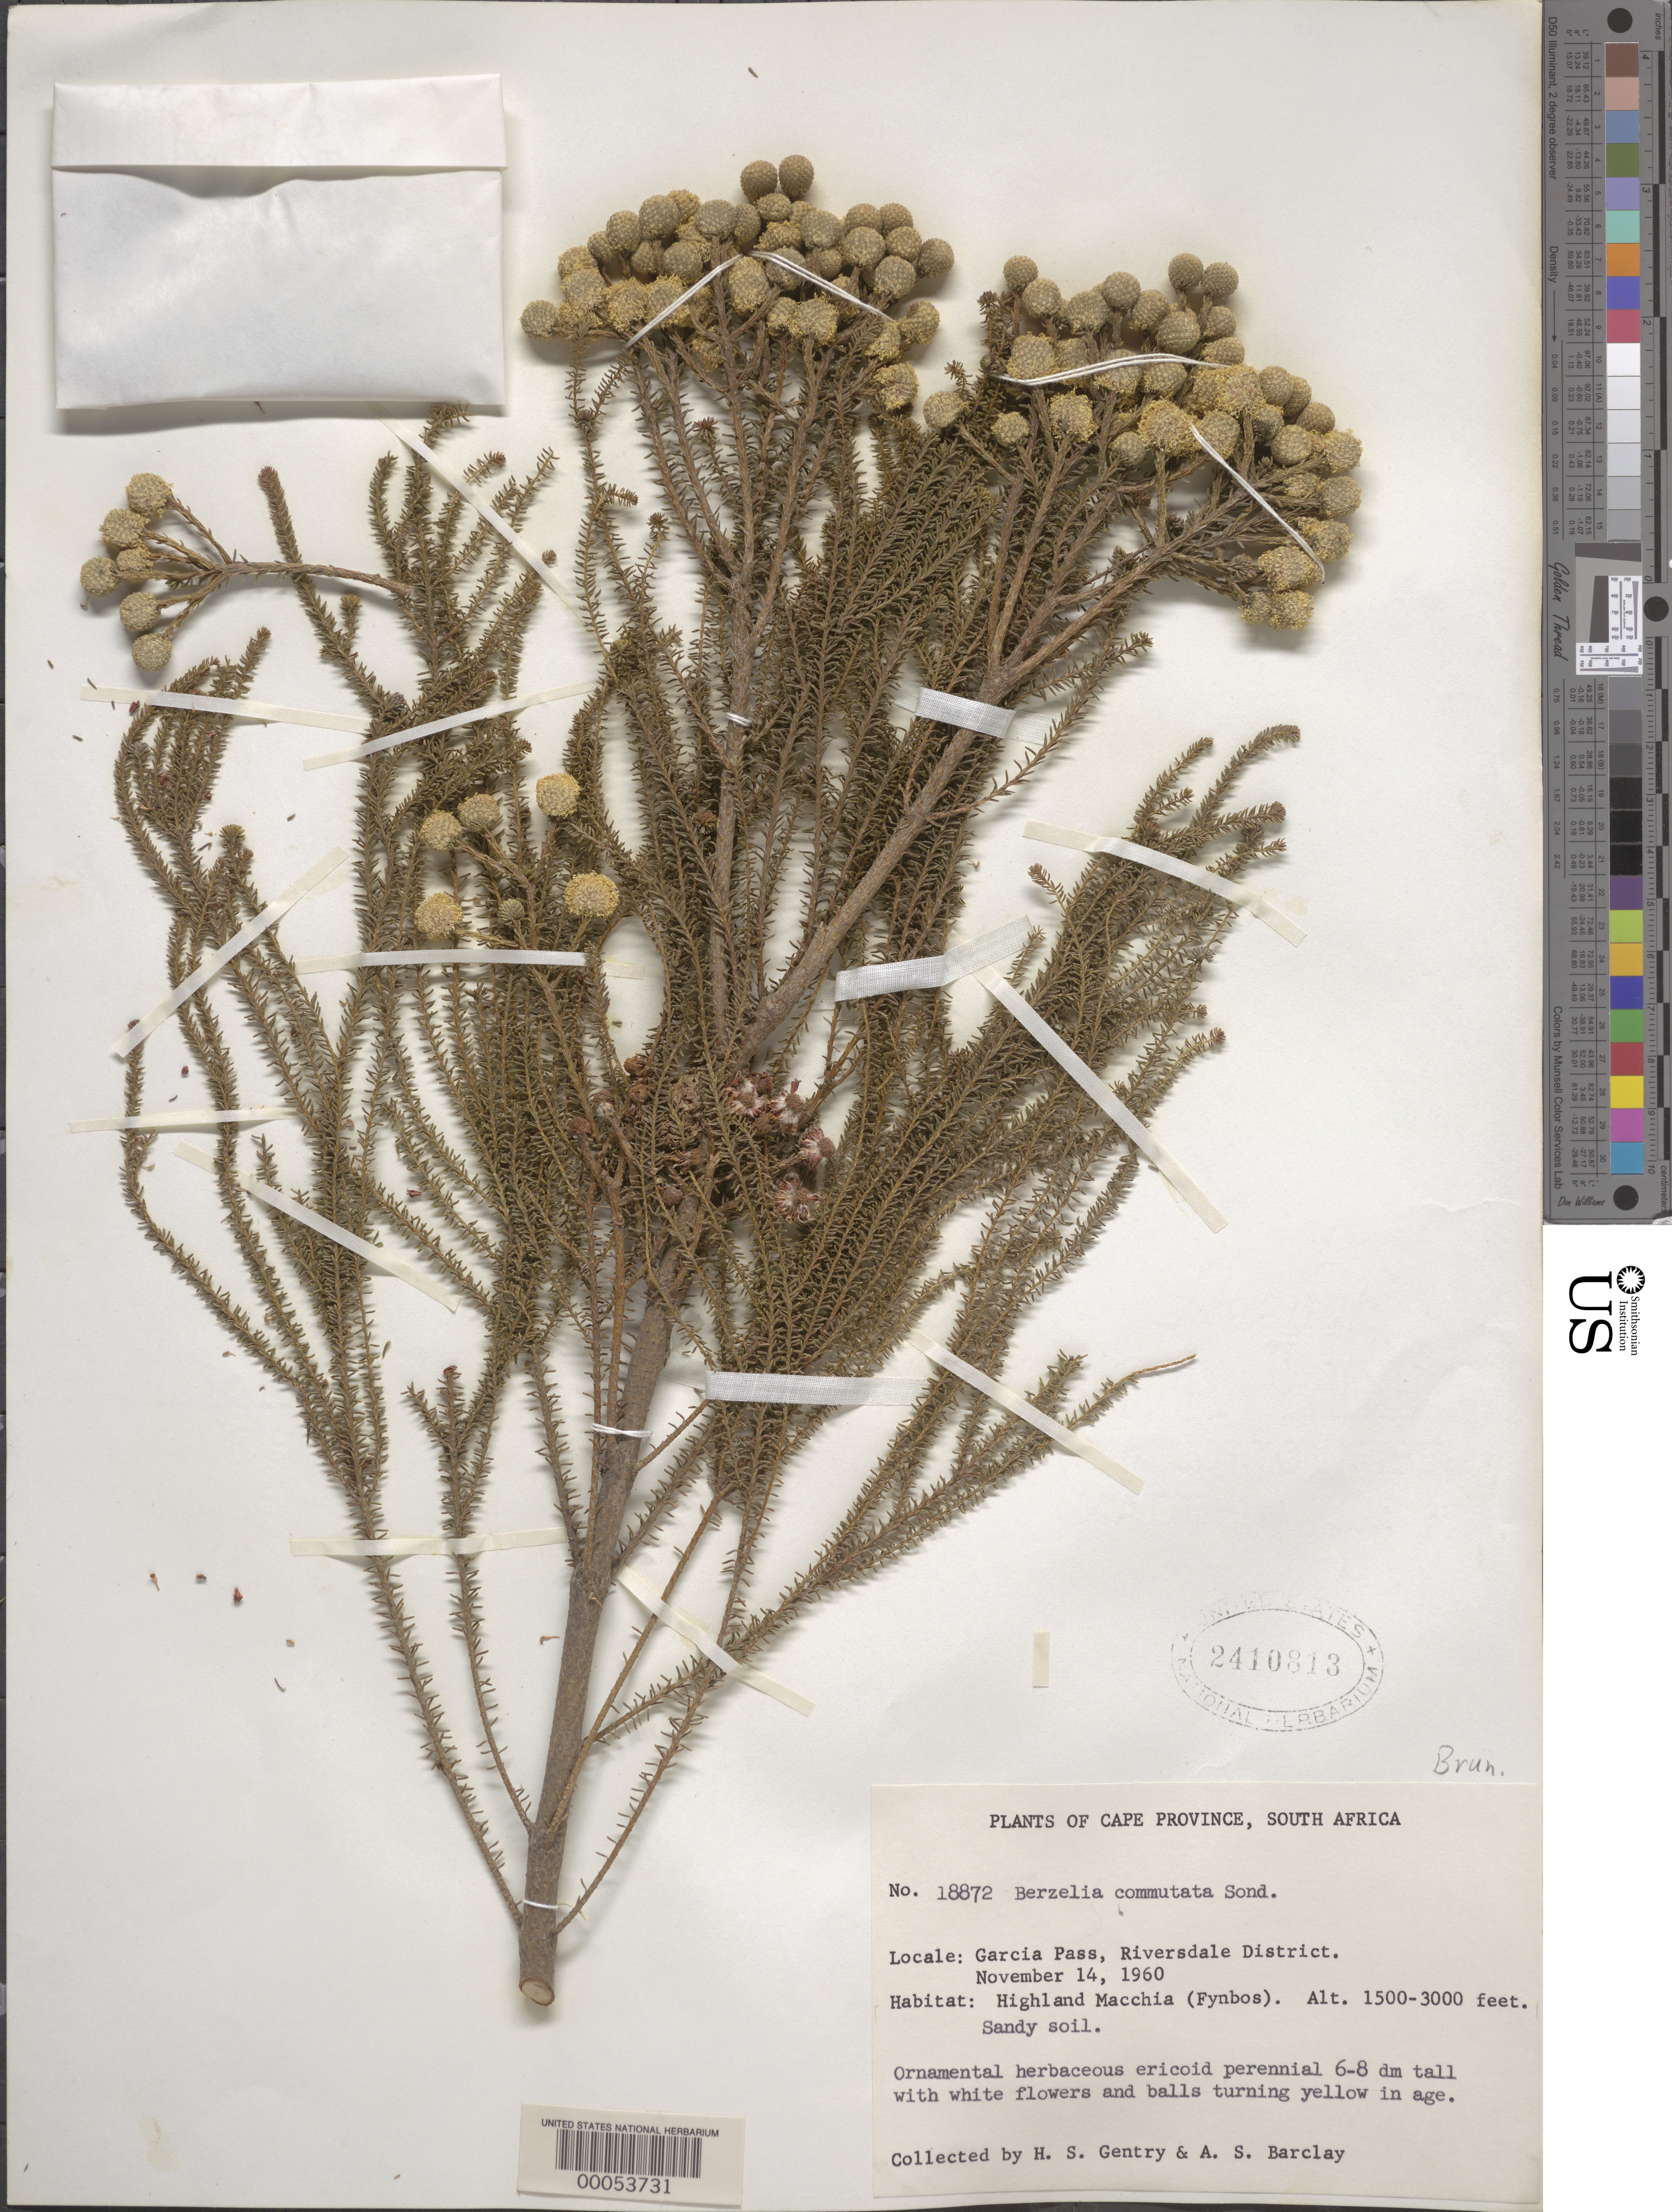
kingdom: Plantae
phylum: Tracheophyta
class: Magnoliopsida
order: Bruniales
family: Bruniaceae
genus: Berzelia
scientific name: Berzelia commutata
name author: Sond.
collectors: H. S. Gentry & A. S. Barclay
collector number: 18872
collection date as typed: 14 Nov 1960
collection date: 1960-11-14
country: South Africa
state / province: Western Cape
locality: Garcia pass. Riversdale Dist.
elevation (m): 457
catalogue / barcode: US 2410813